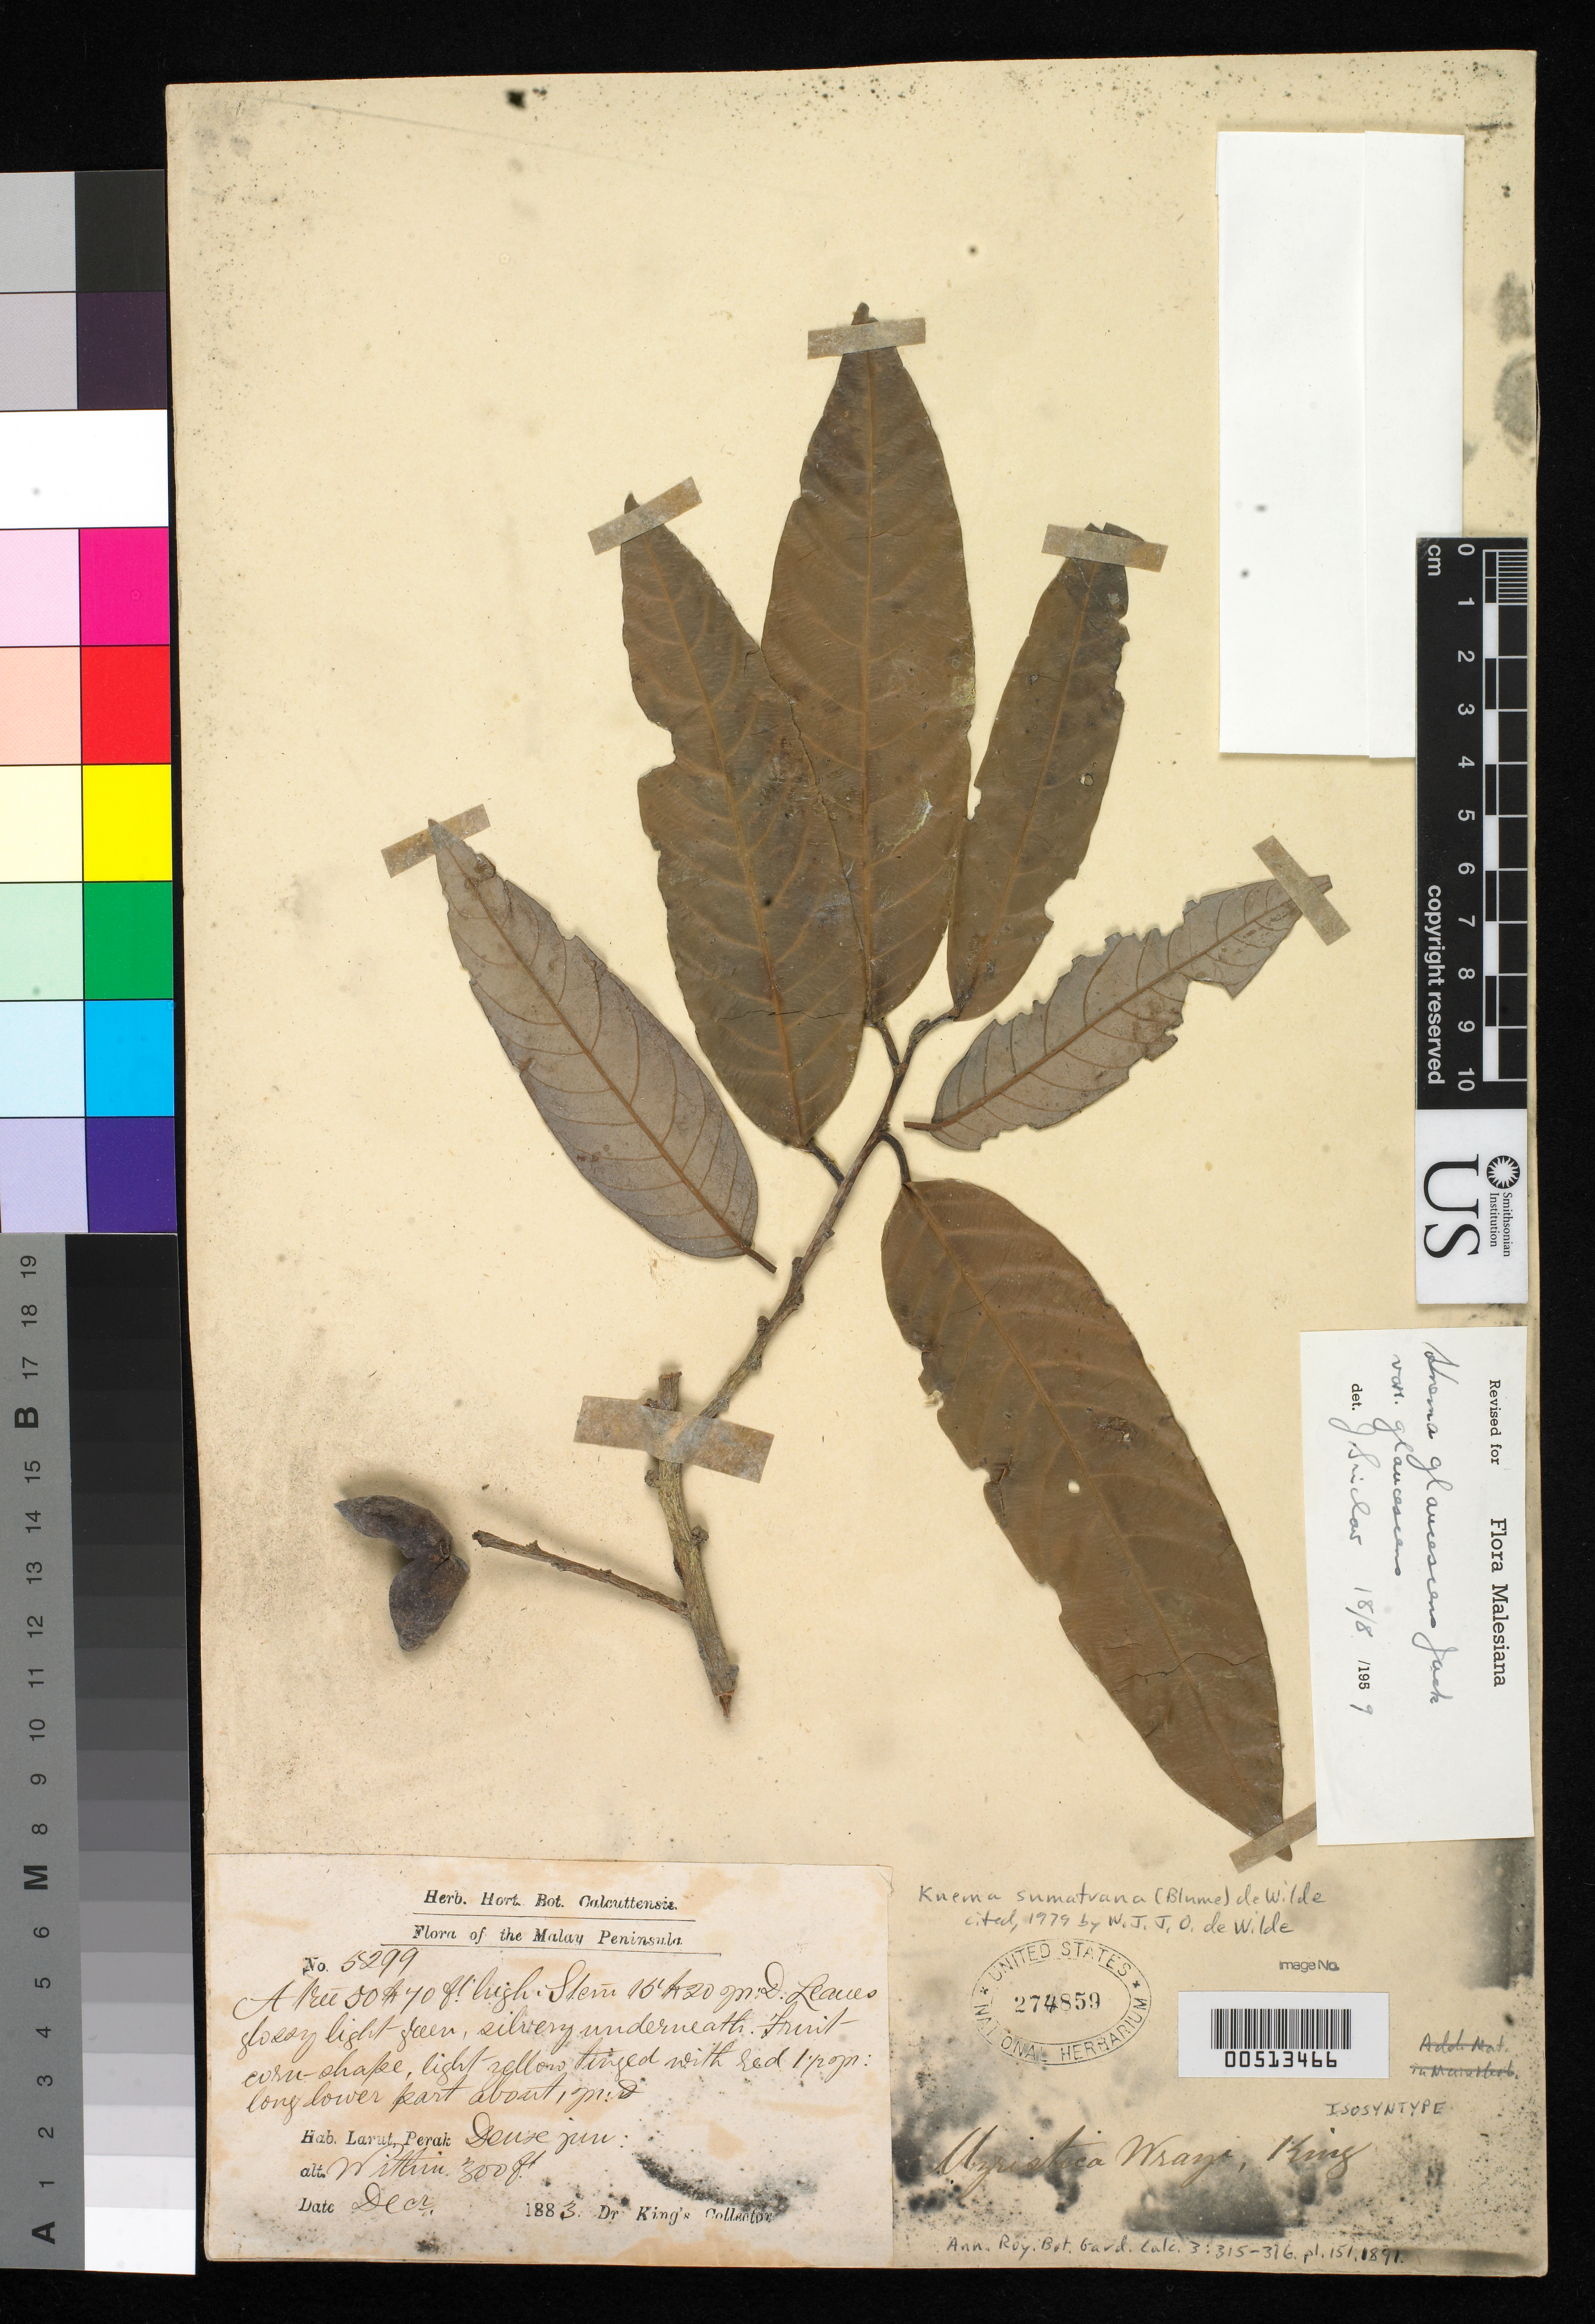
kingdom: Plantae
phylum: Tracheophyta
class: Magnoliopsida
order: Magnoliales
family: Myristicaceae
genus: Myristica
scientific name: Myristica wrayi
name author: King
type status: Isosyntype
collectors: Dr. King's collector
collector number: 5299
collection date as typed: Dec 1883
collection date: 1883-12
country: Malaysia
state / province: Perak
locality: Larut. [Malay Peninsula]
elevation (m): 91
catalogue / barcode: US 274859